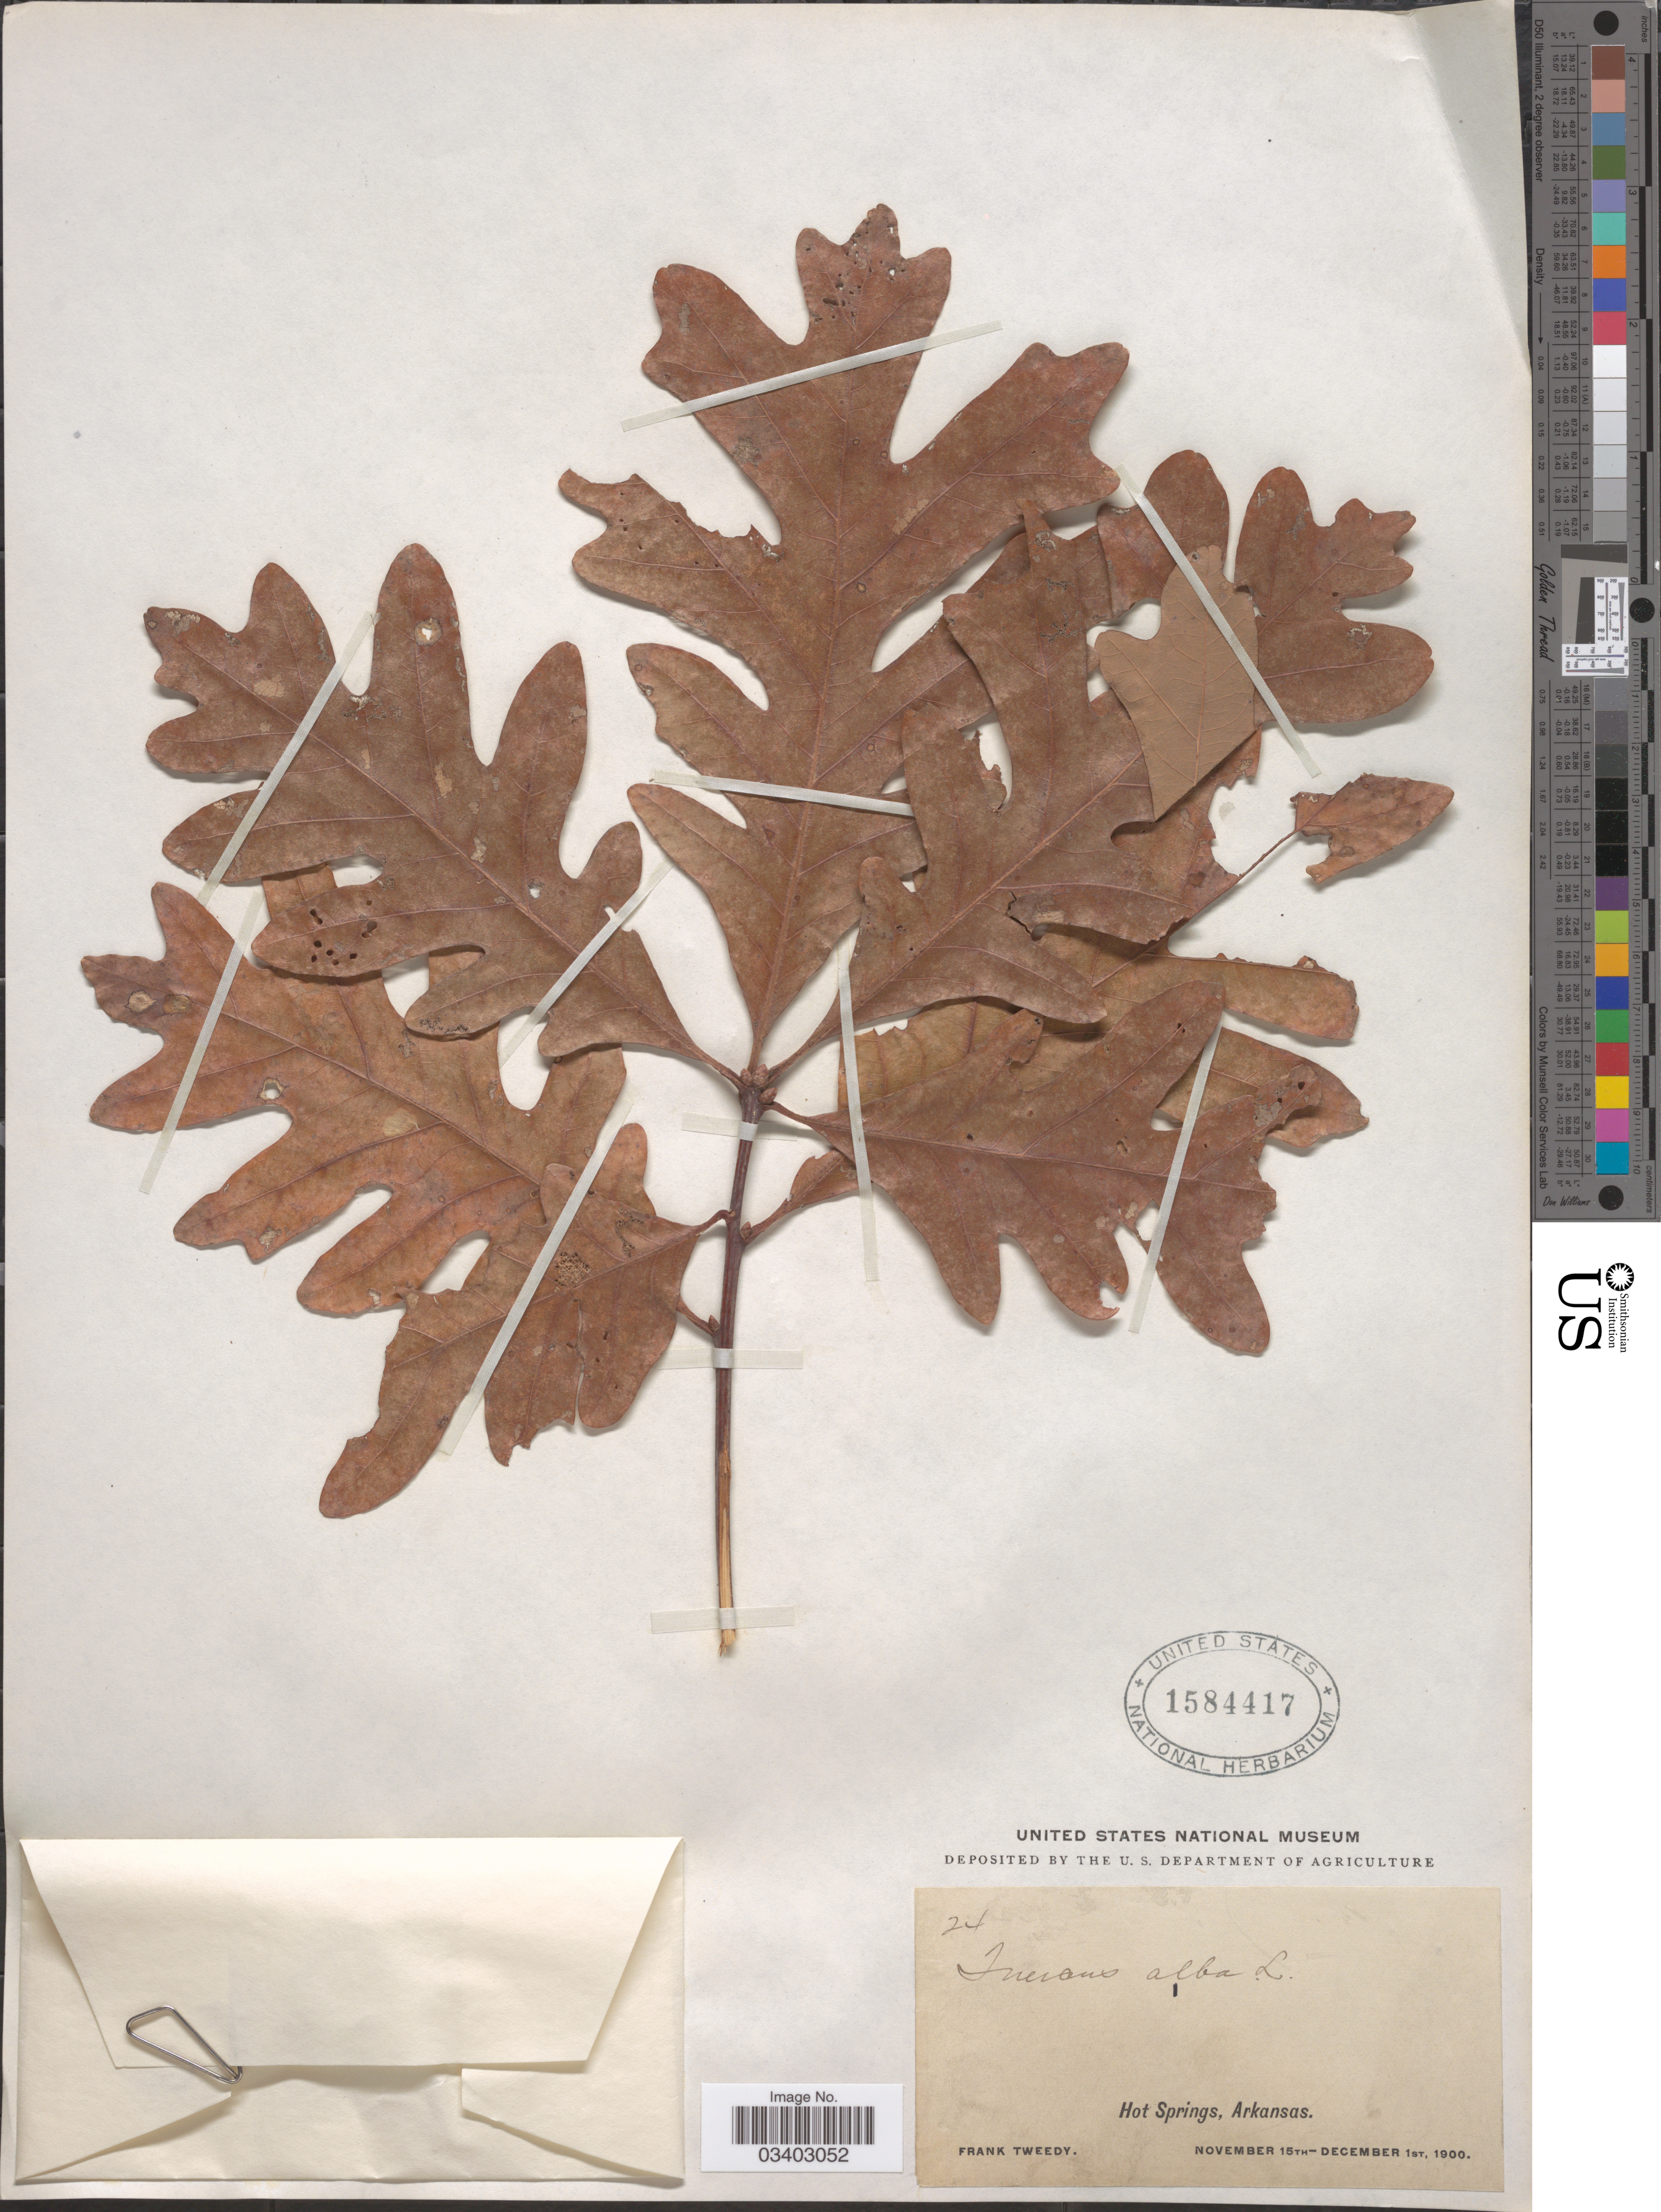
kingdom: Plantae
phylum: Tracheophyta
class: Magnoliopsida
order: Fagales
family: Fagaceae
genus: Quercus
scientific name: Quercus alba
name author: L.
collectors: F. Tweedy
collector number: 24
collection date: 1900-11-15/1900-12-01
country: United States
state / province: Arkansas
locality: Hot Springs.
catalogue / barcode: US 1584417